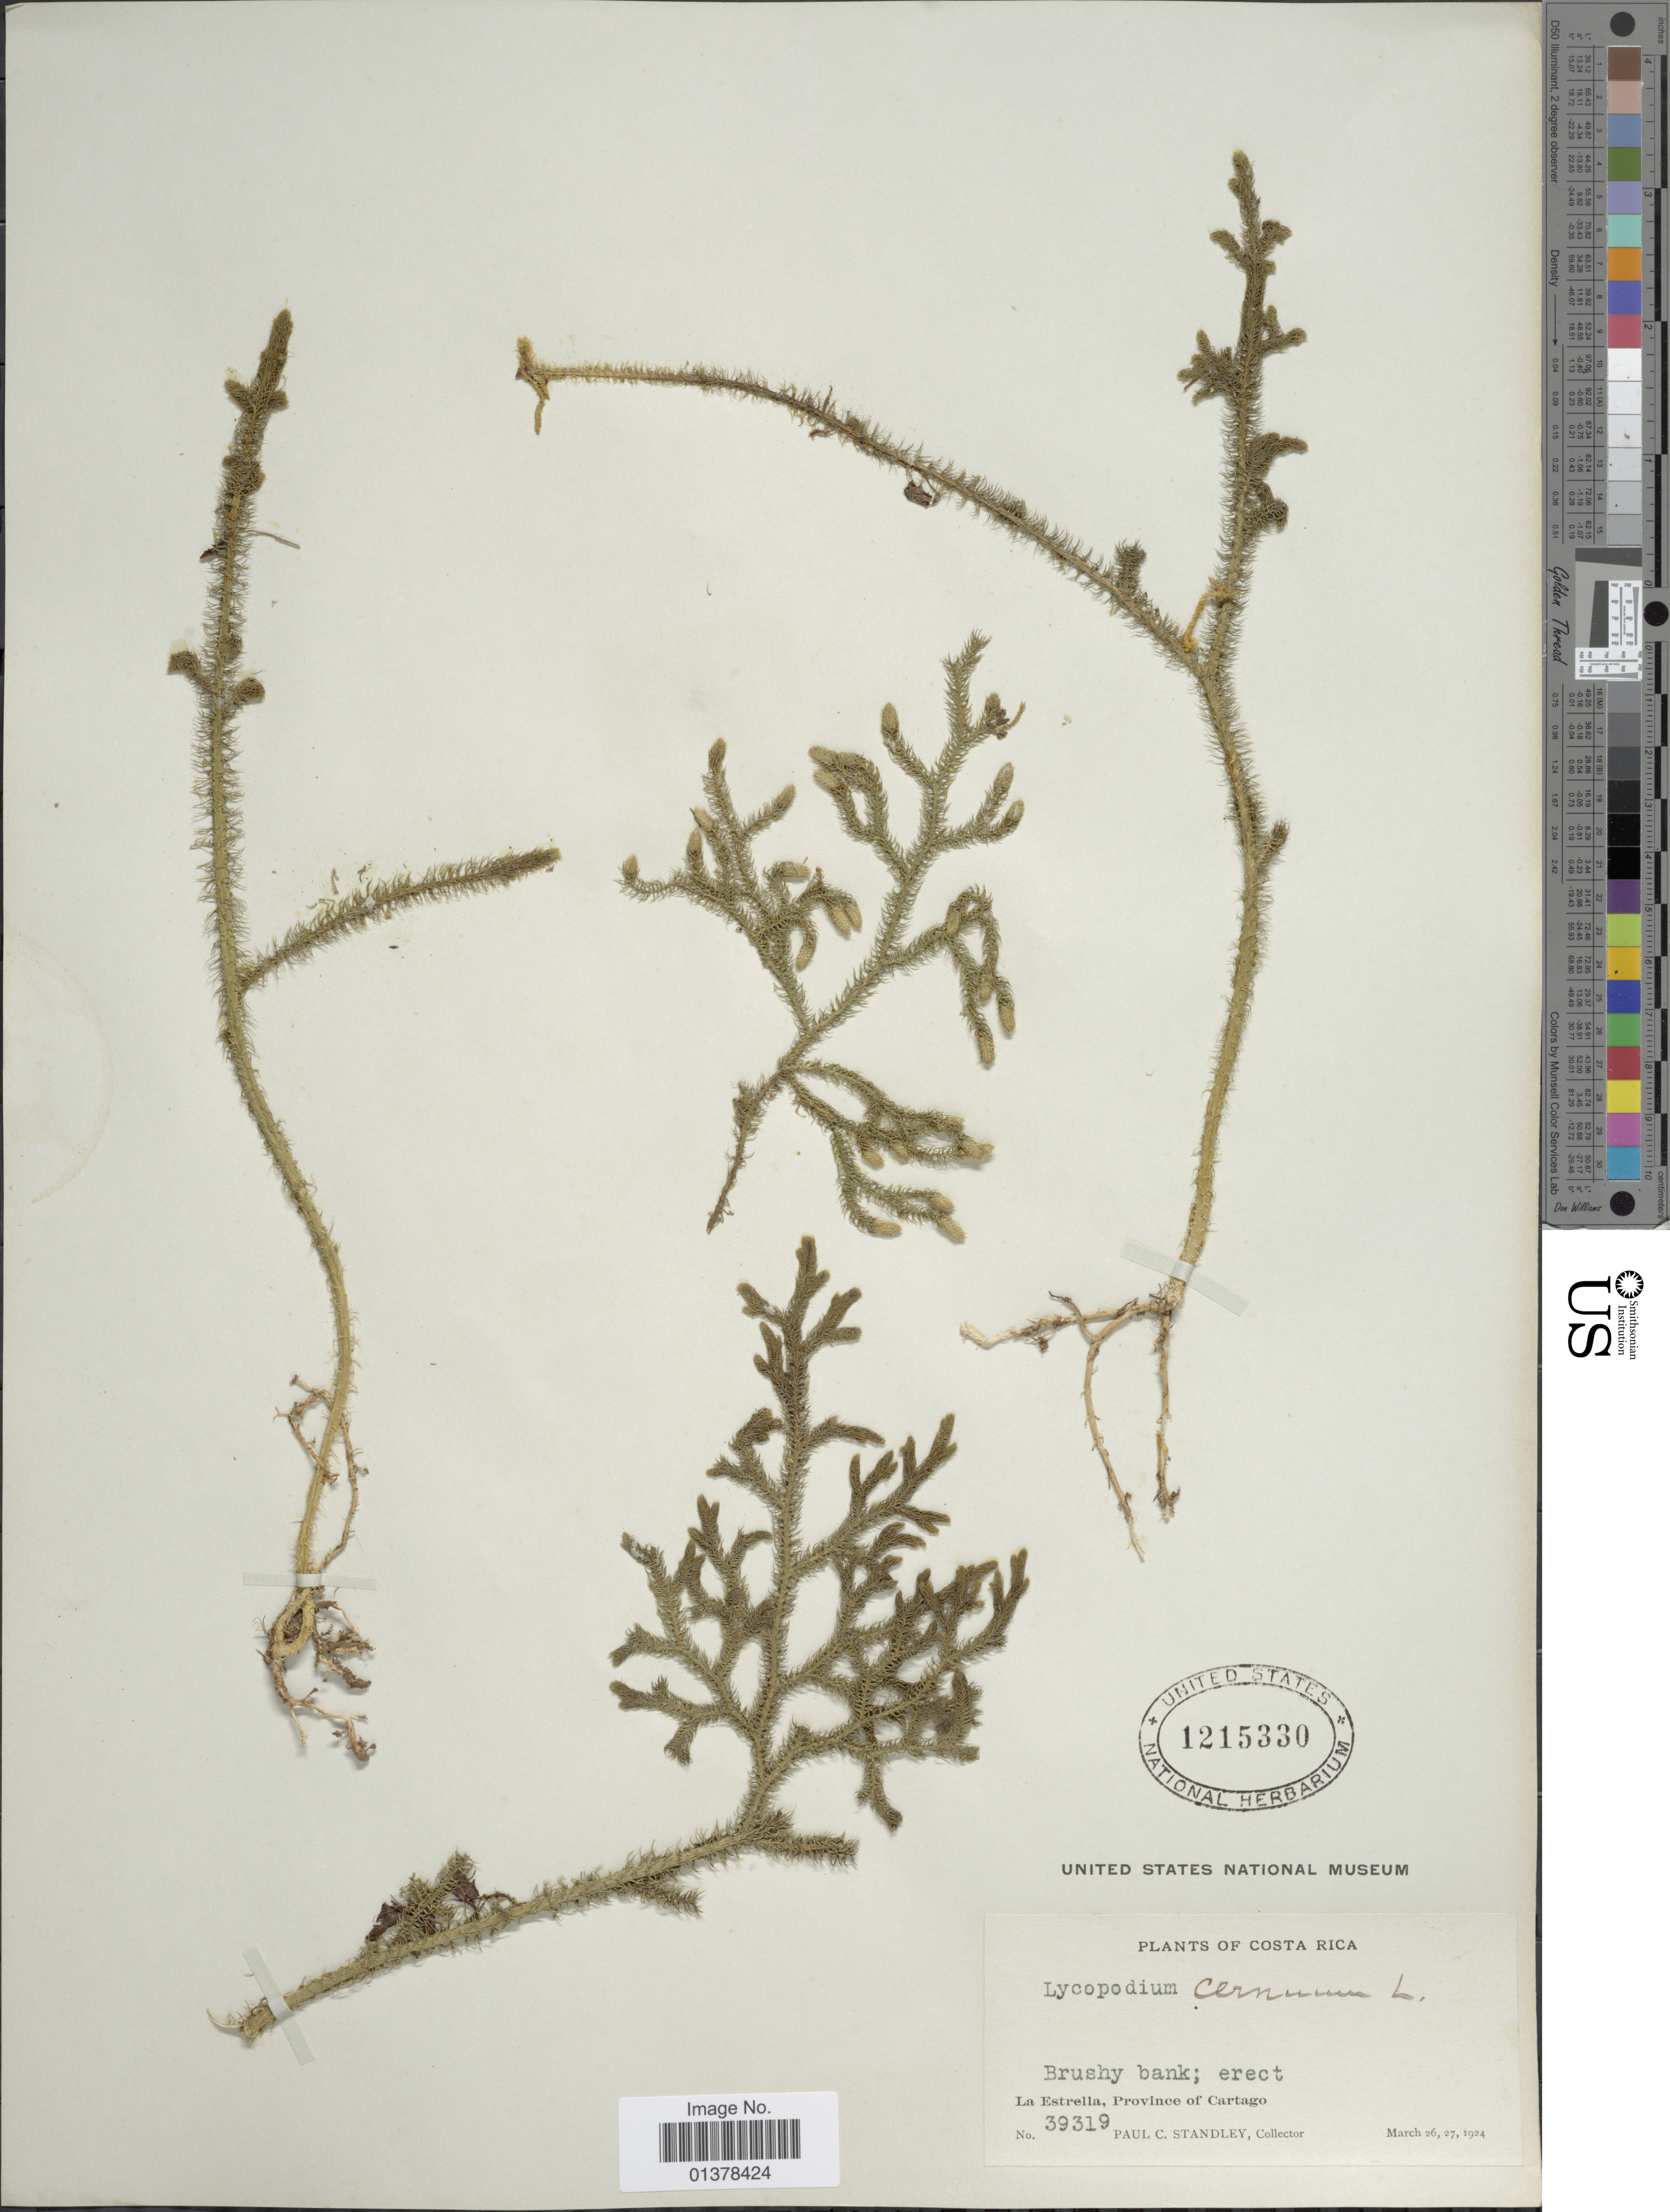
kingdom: Plantae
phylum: Tracheophyta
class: Lycopodiopsida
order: Lycopodiales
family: Lycopodiaceae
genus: Palhinhaea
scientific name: Palhinhaea cernua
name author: (L.) Vasc. & Franco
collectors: P. C. Standley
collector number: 39319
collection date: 1924-03-26/1924-03-27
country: Costa Rica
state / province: Cartago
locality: La Estrella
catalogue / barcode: US 1215330